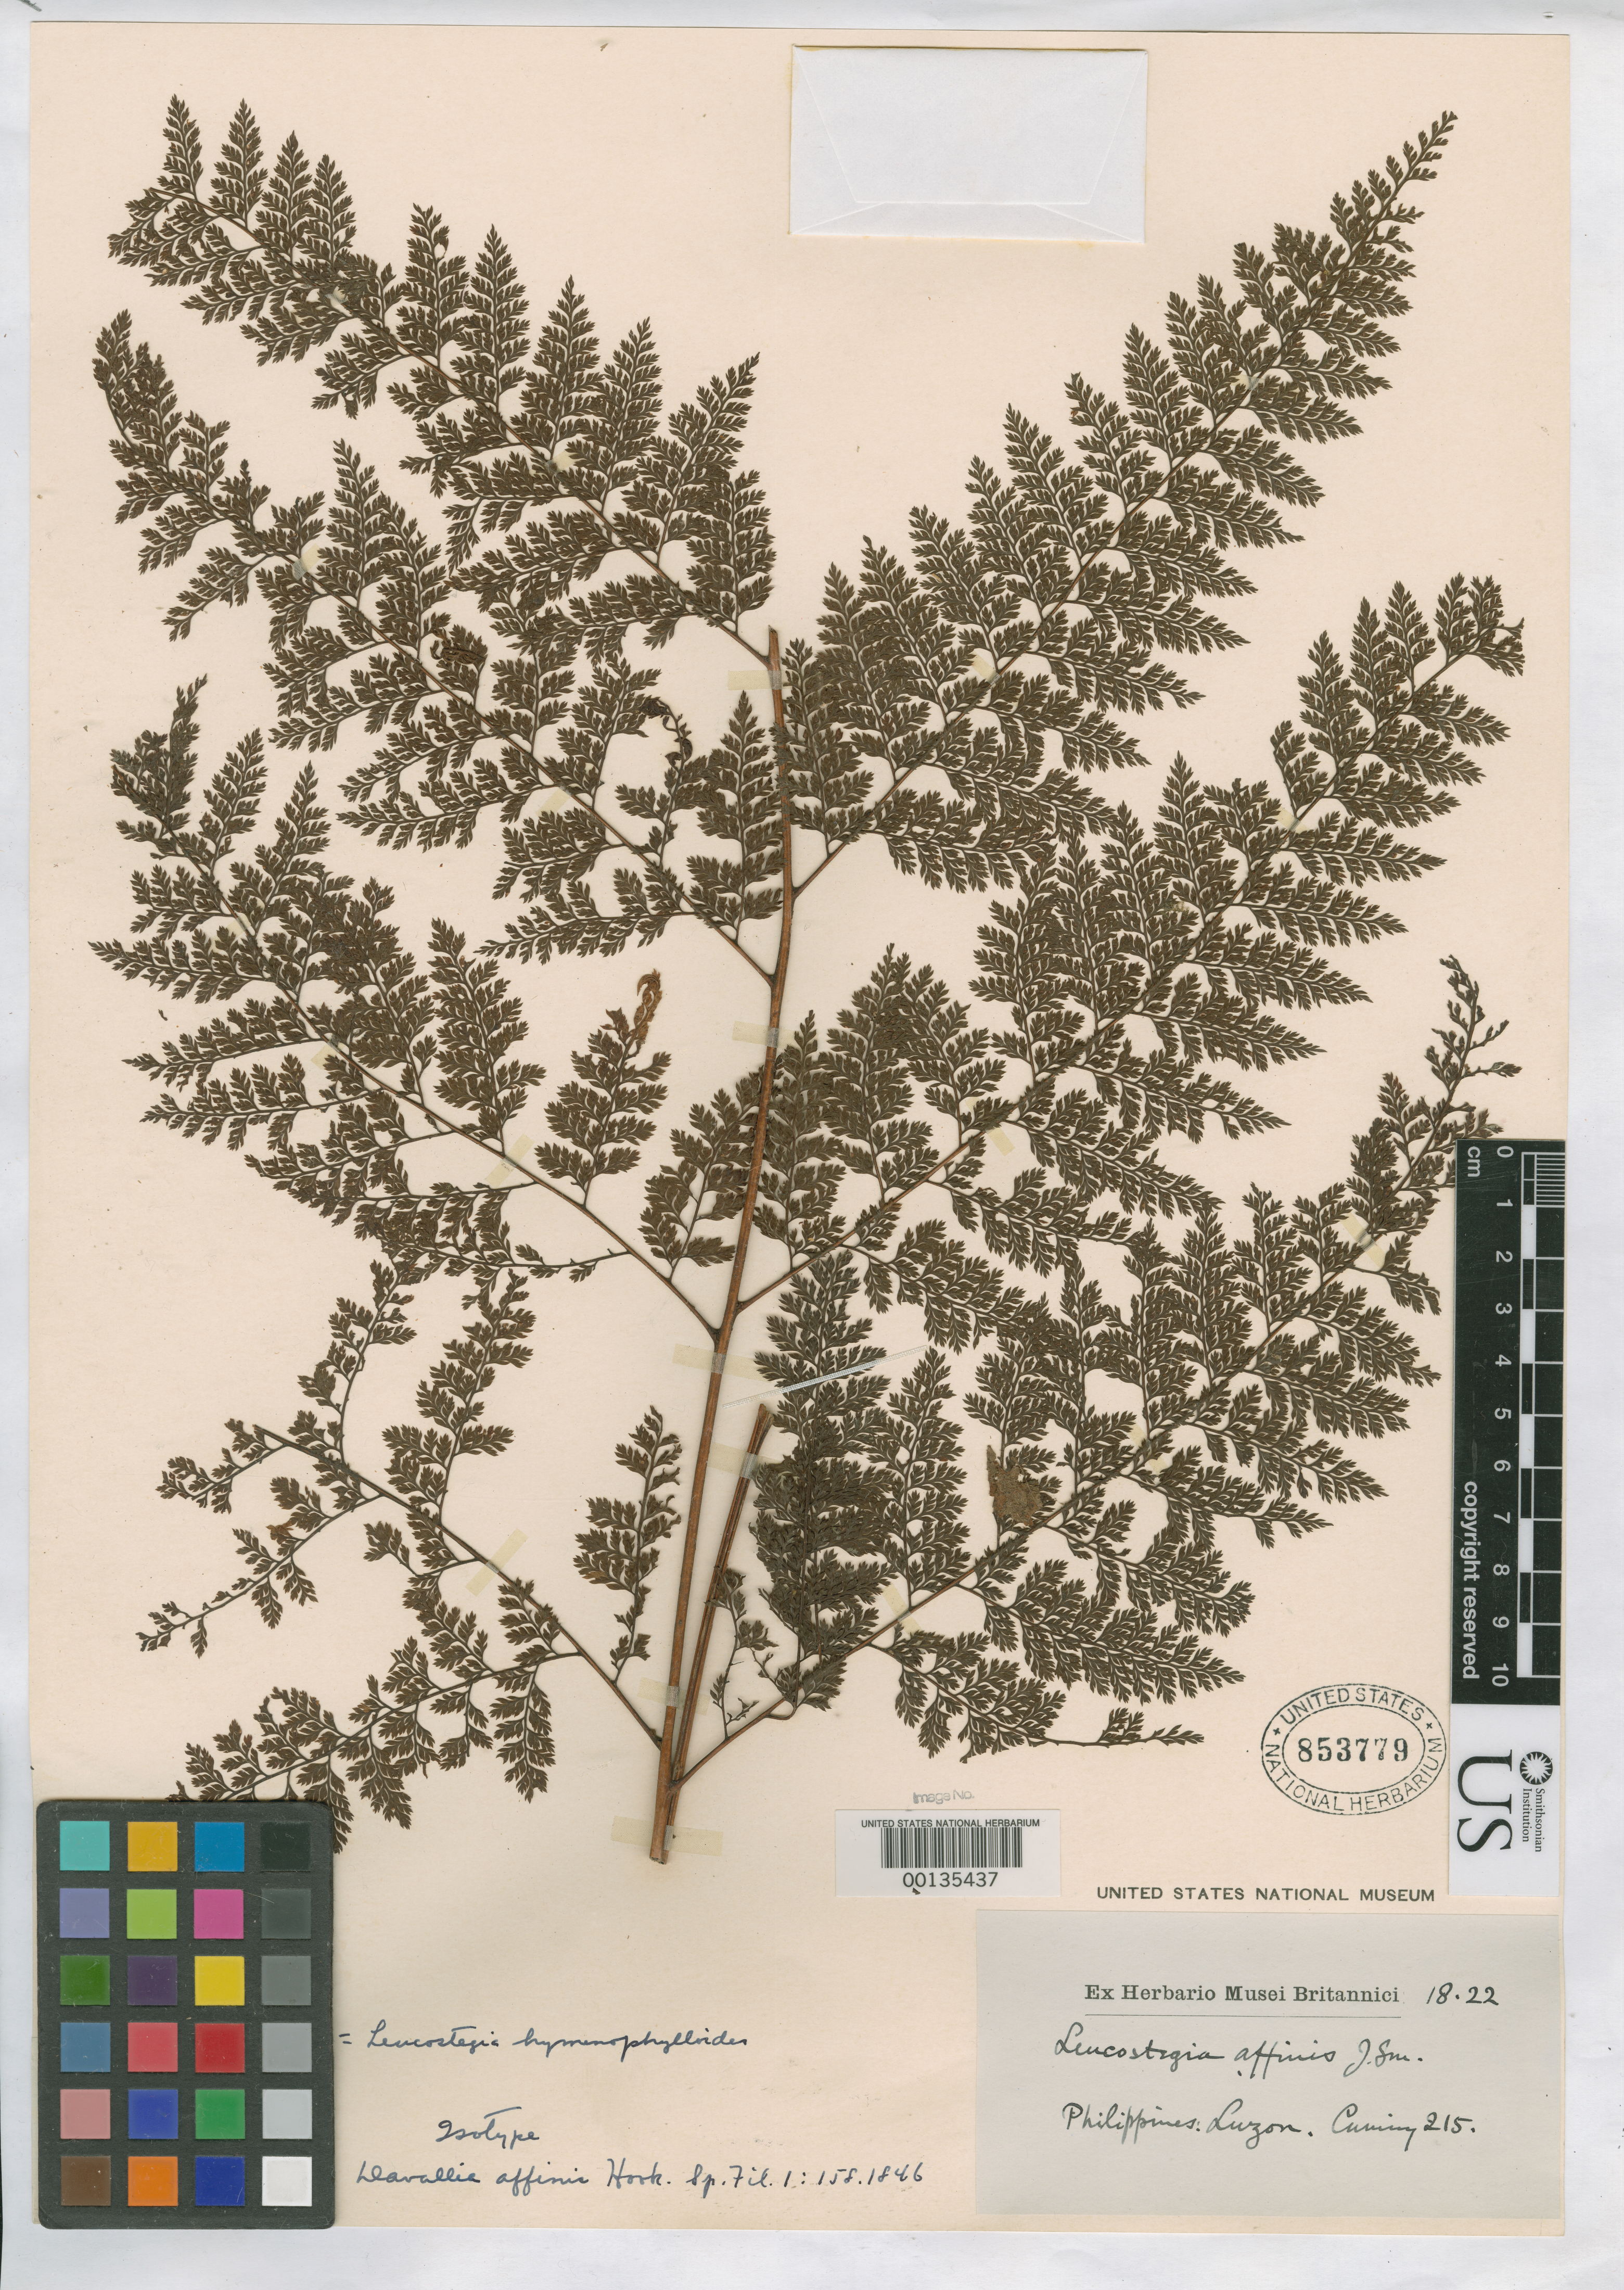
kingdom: Plantae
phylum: Tracheophyta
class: Polypodiopsida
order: Polypodiales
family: Davalliaceae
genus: Davallia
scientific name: Davallia affinis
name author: Hook.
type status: Type Collection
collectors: H. Cuming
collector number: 215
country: Philippines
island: Luzon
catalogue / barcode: US 853779